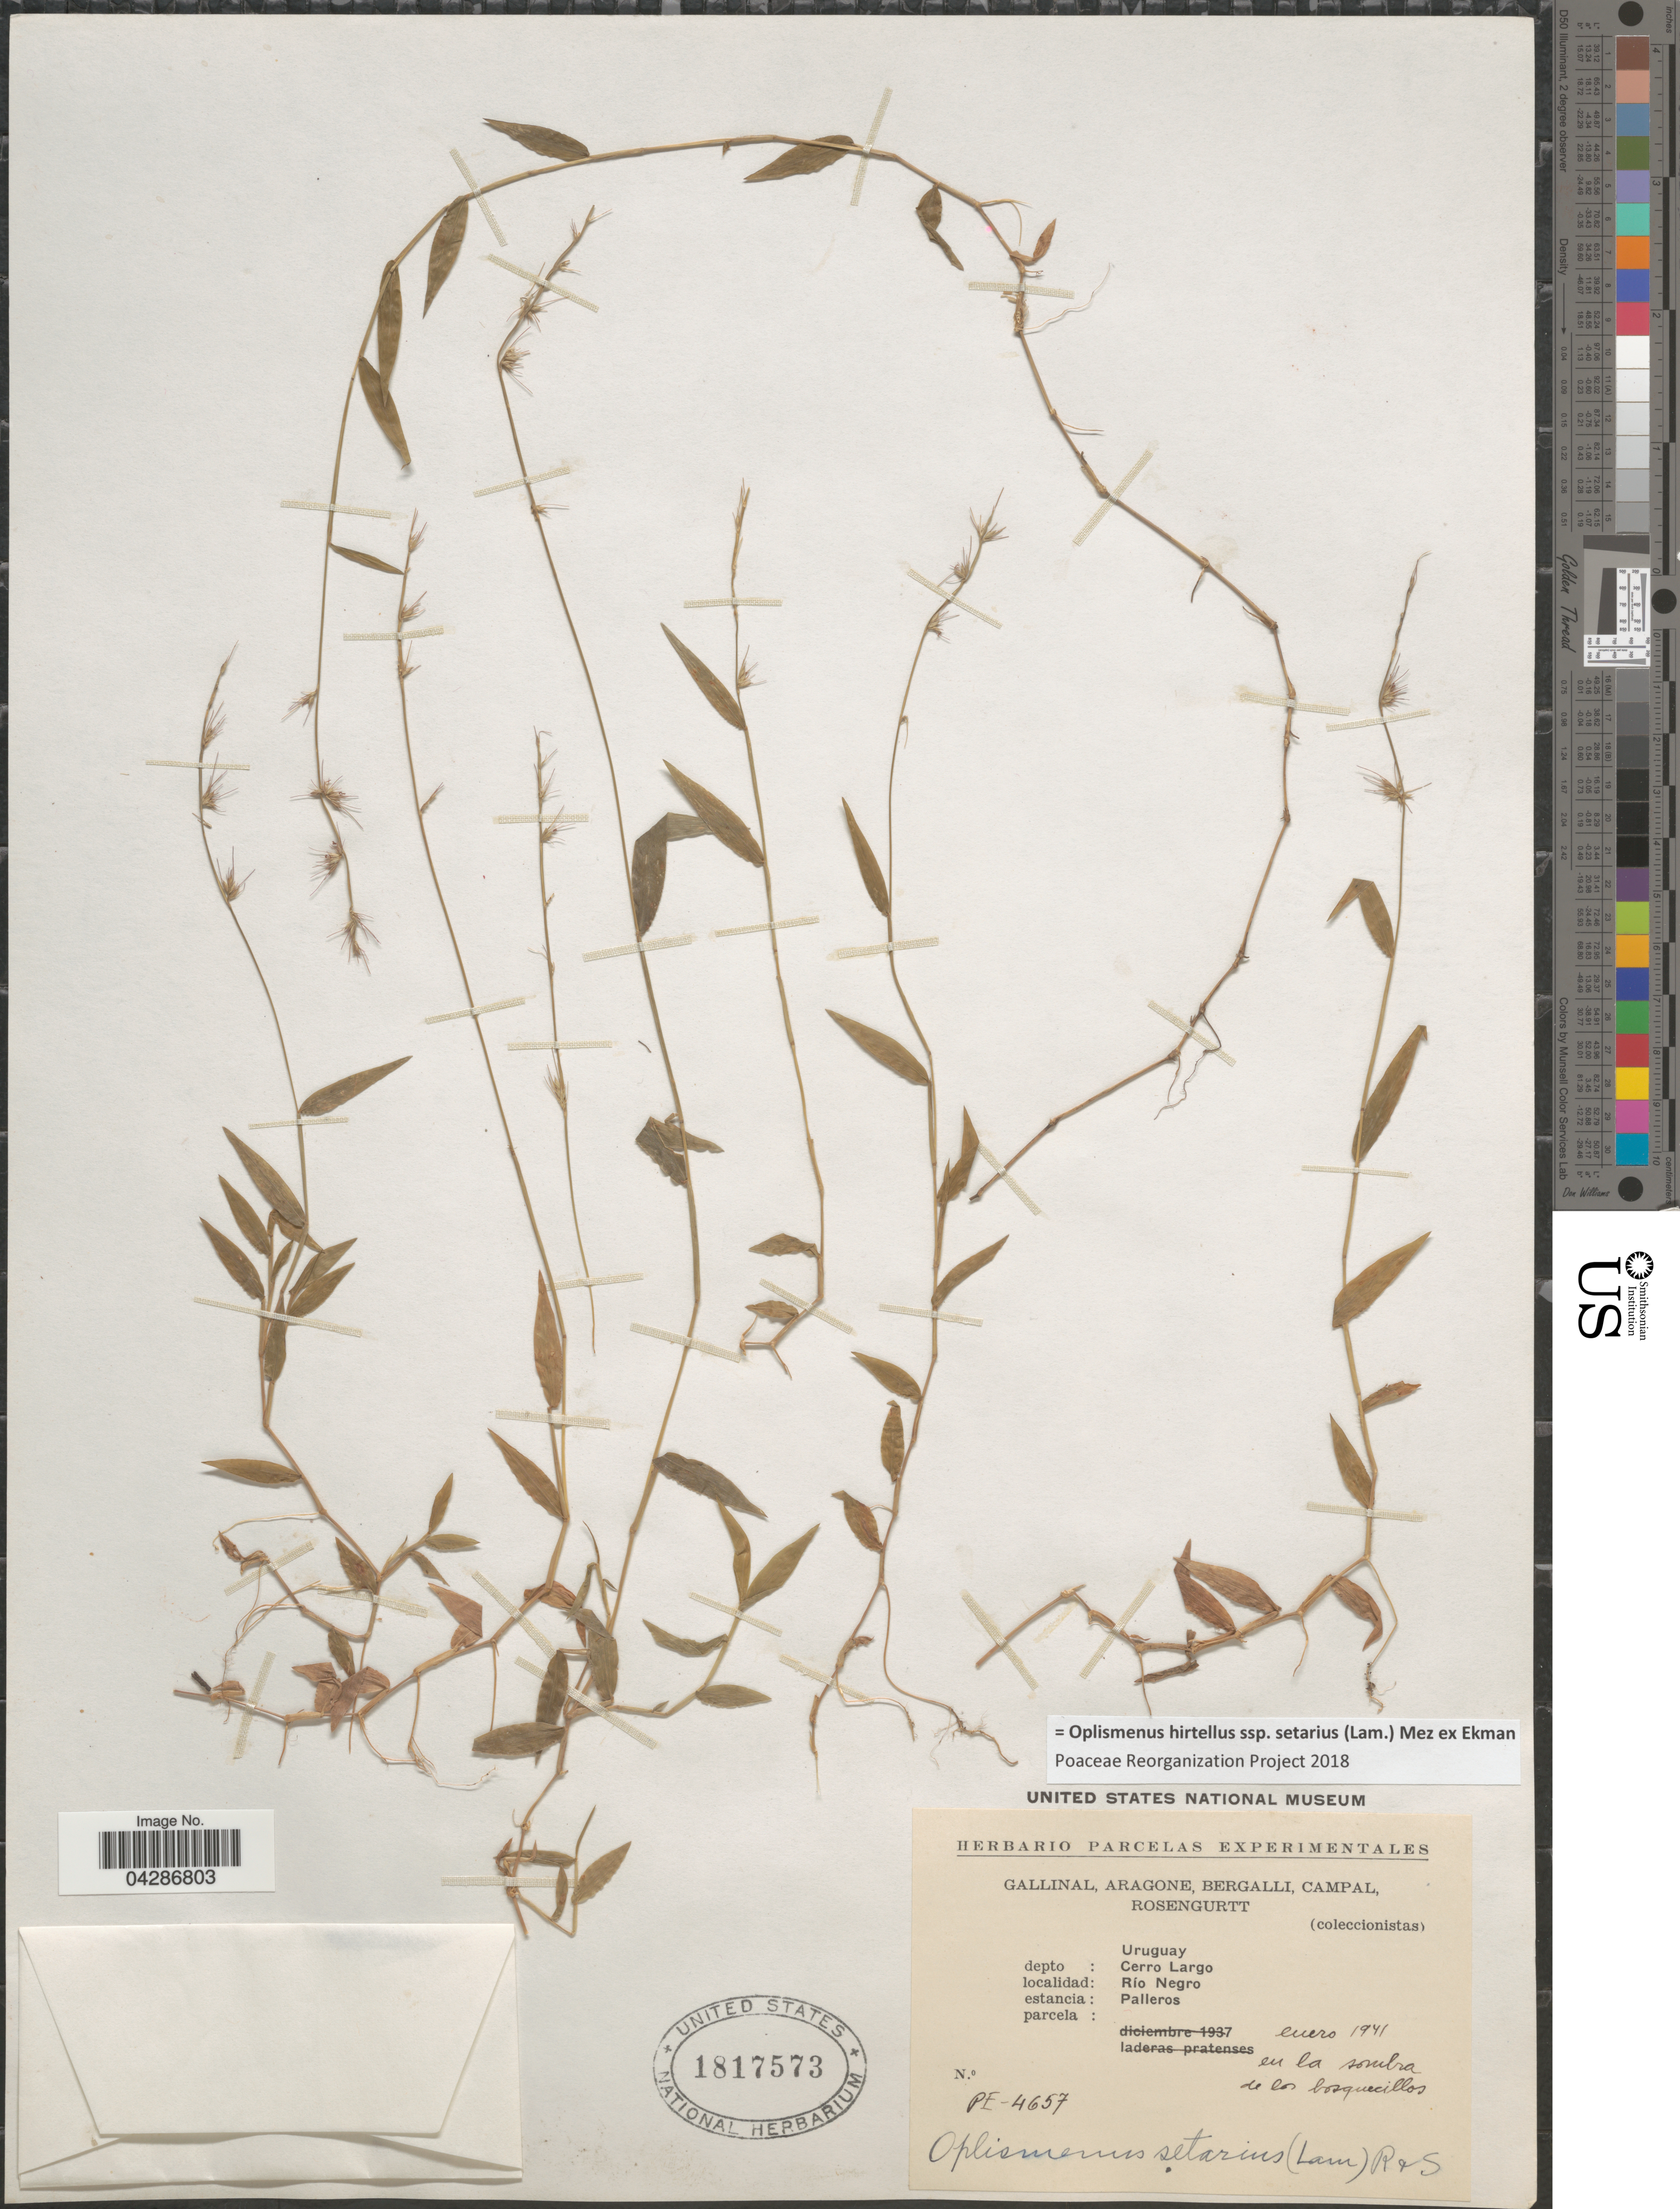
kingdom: Plantae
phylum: Tracheophyta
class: Liliopsida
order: Poales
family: Poaceae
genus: Oplismenus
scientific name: Oplismenus hirtellus subsp. setarius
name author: (Lam.) Mez ex Ekman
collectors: -. Gallinal, -- Aragone, -- Bergalli, -- Campal & Rosengurtt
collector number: PE-4657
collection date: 1941-01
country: Uruguay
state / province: Cerro Largo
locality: Depto: Cerro Largo. Río Negro. Estancia: Palleros.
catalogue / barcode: US 1817573